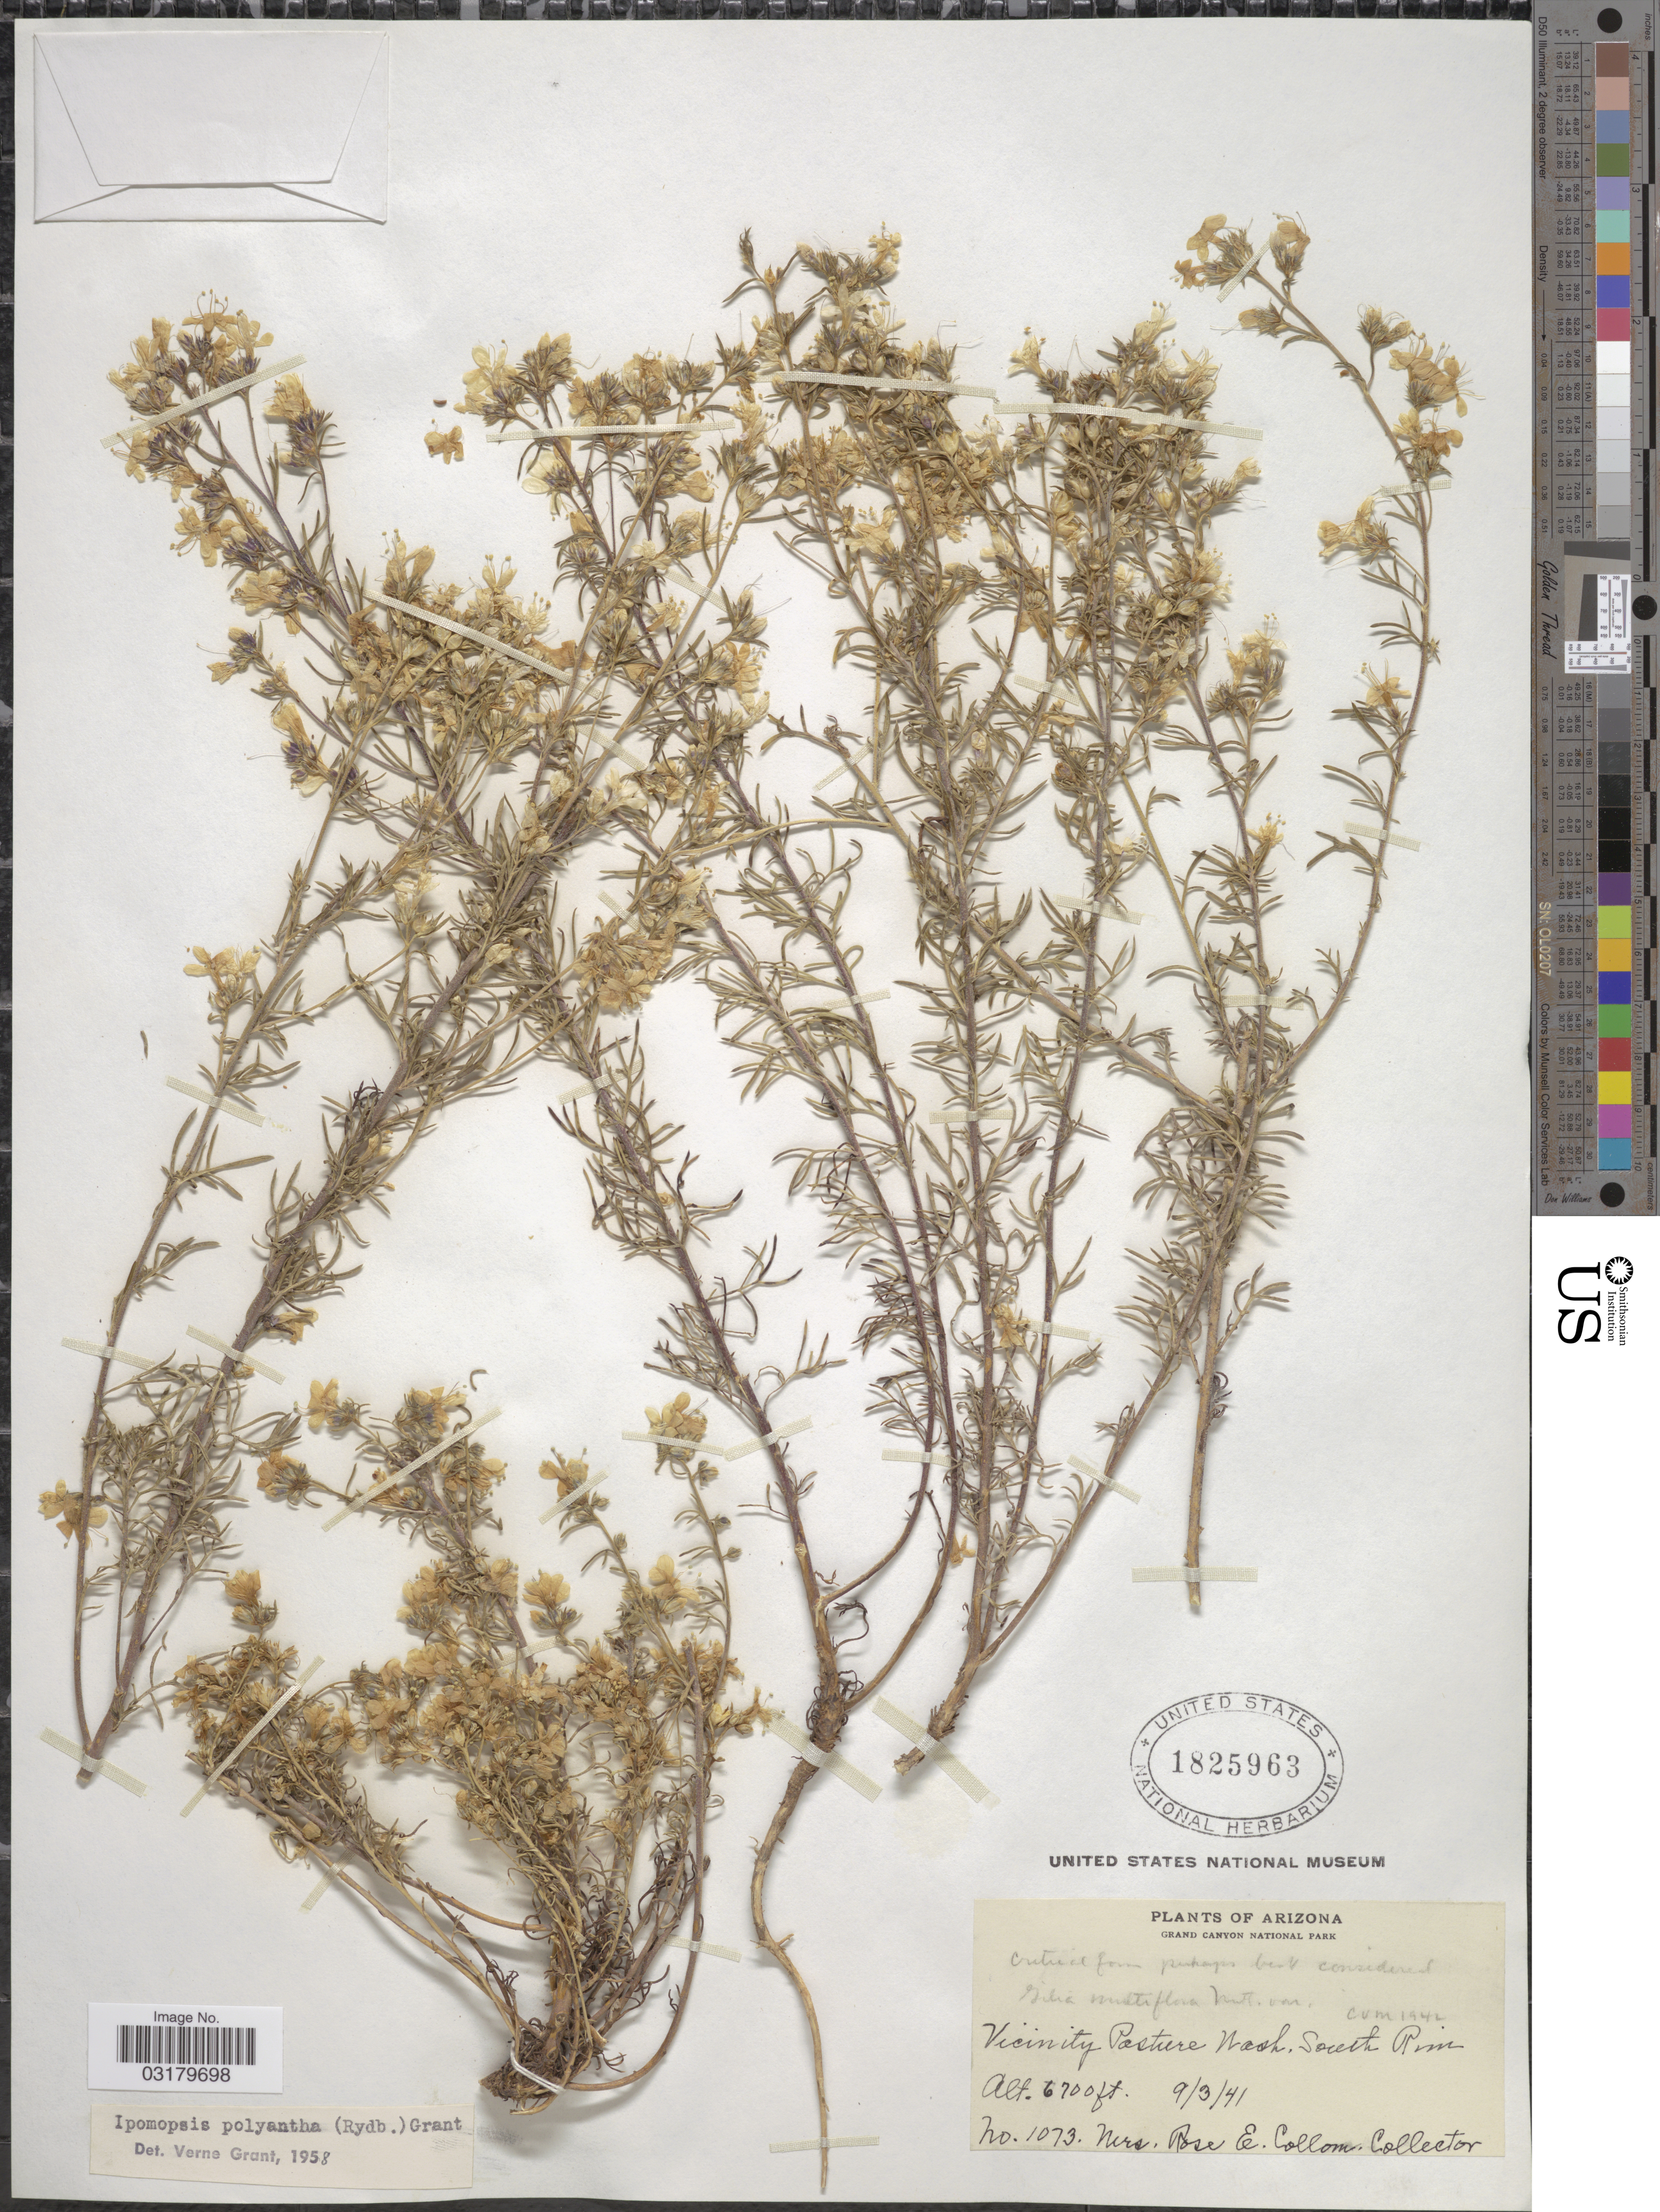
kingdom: Plantae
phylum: Tracheophyta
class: Magnoliopsida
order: Ericales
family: Polemoniaceae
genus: Ipomopsis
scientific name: Ipomopsis polyantha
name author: (Rydb.) V.E. Grant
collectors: R. E. Collom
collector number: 1073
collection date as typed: Transcribed d/m/y: 3/9/41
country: United States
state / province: Arizona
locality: Grand Canyon National Park. Vicinity of Pasture Wash. South Rim.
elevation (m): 2042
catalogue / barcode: US 1825963